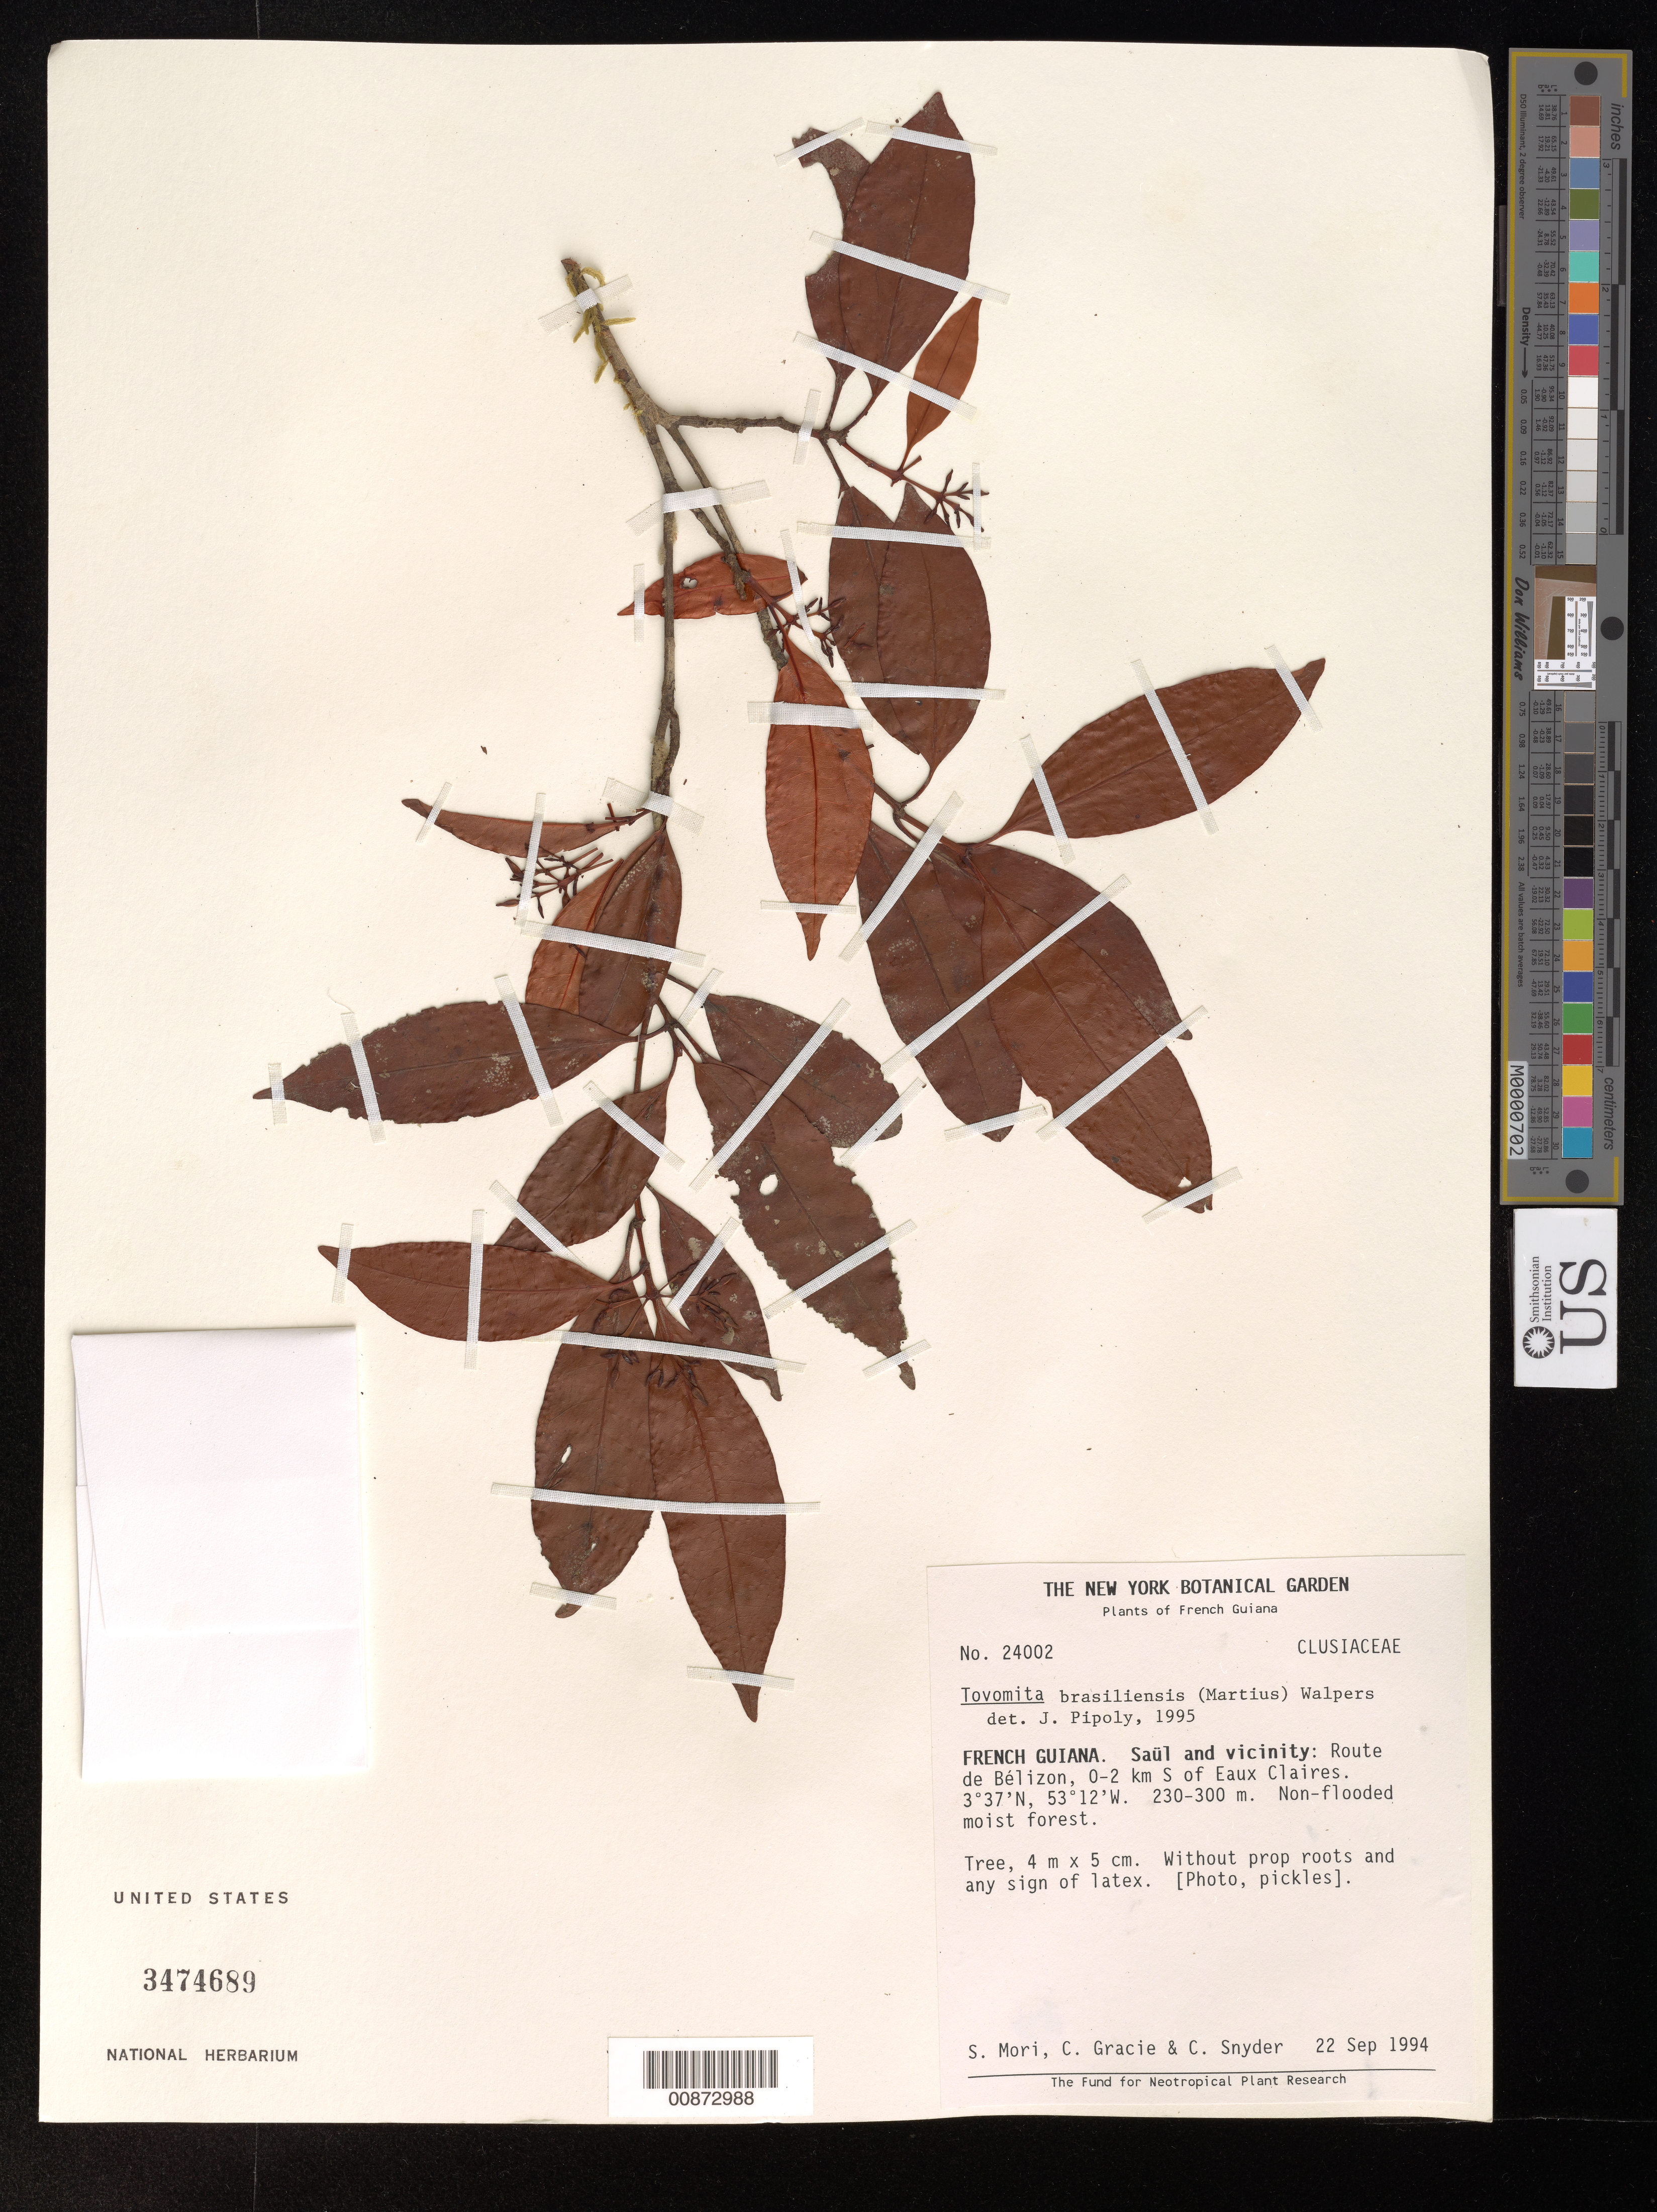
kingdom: Plantae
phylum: Tracheophyta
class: Magnoliopsida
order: Malpighiales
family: Clusiaceae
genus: Tovomita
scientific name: Tovomita brasiliensis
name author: (Mart.) Walp.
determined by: Pipoly, J. J., III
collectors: S. Mori, C. A. Gracie & C. Snyder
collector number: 24002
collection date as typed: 22-Sep-94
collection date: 1994-09-22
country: French Guiana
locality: Saül and vic., Route de Bélizon, 0-2 km S of Eaux Claires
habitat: Non-flooded moist forest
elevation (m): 230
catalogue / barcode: US 3474689